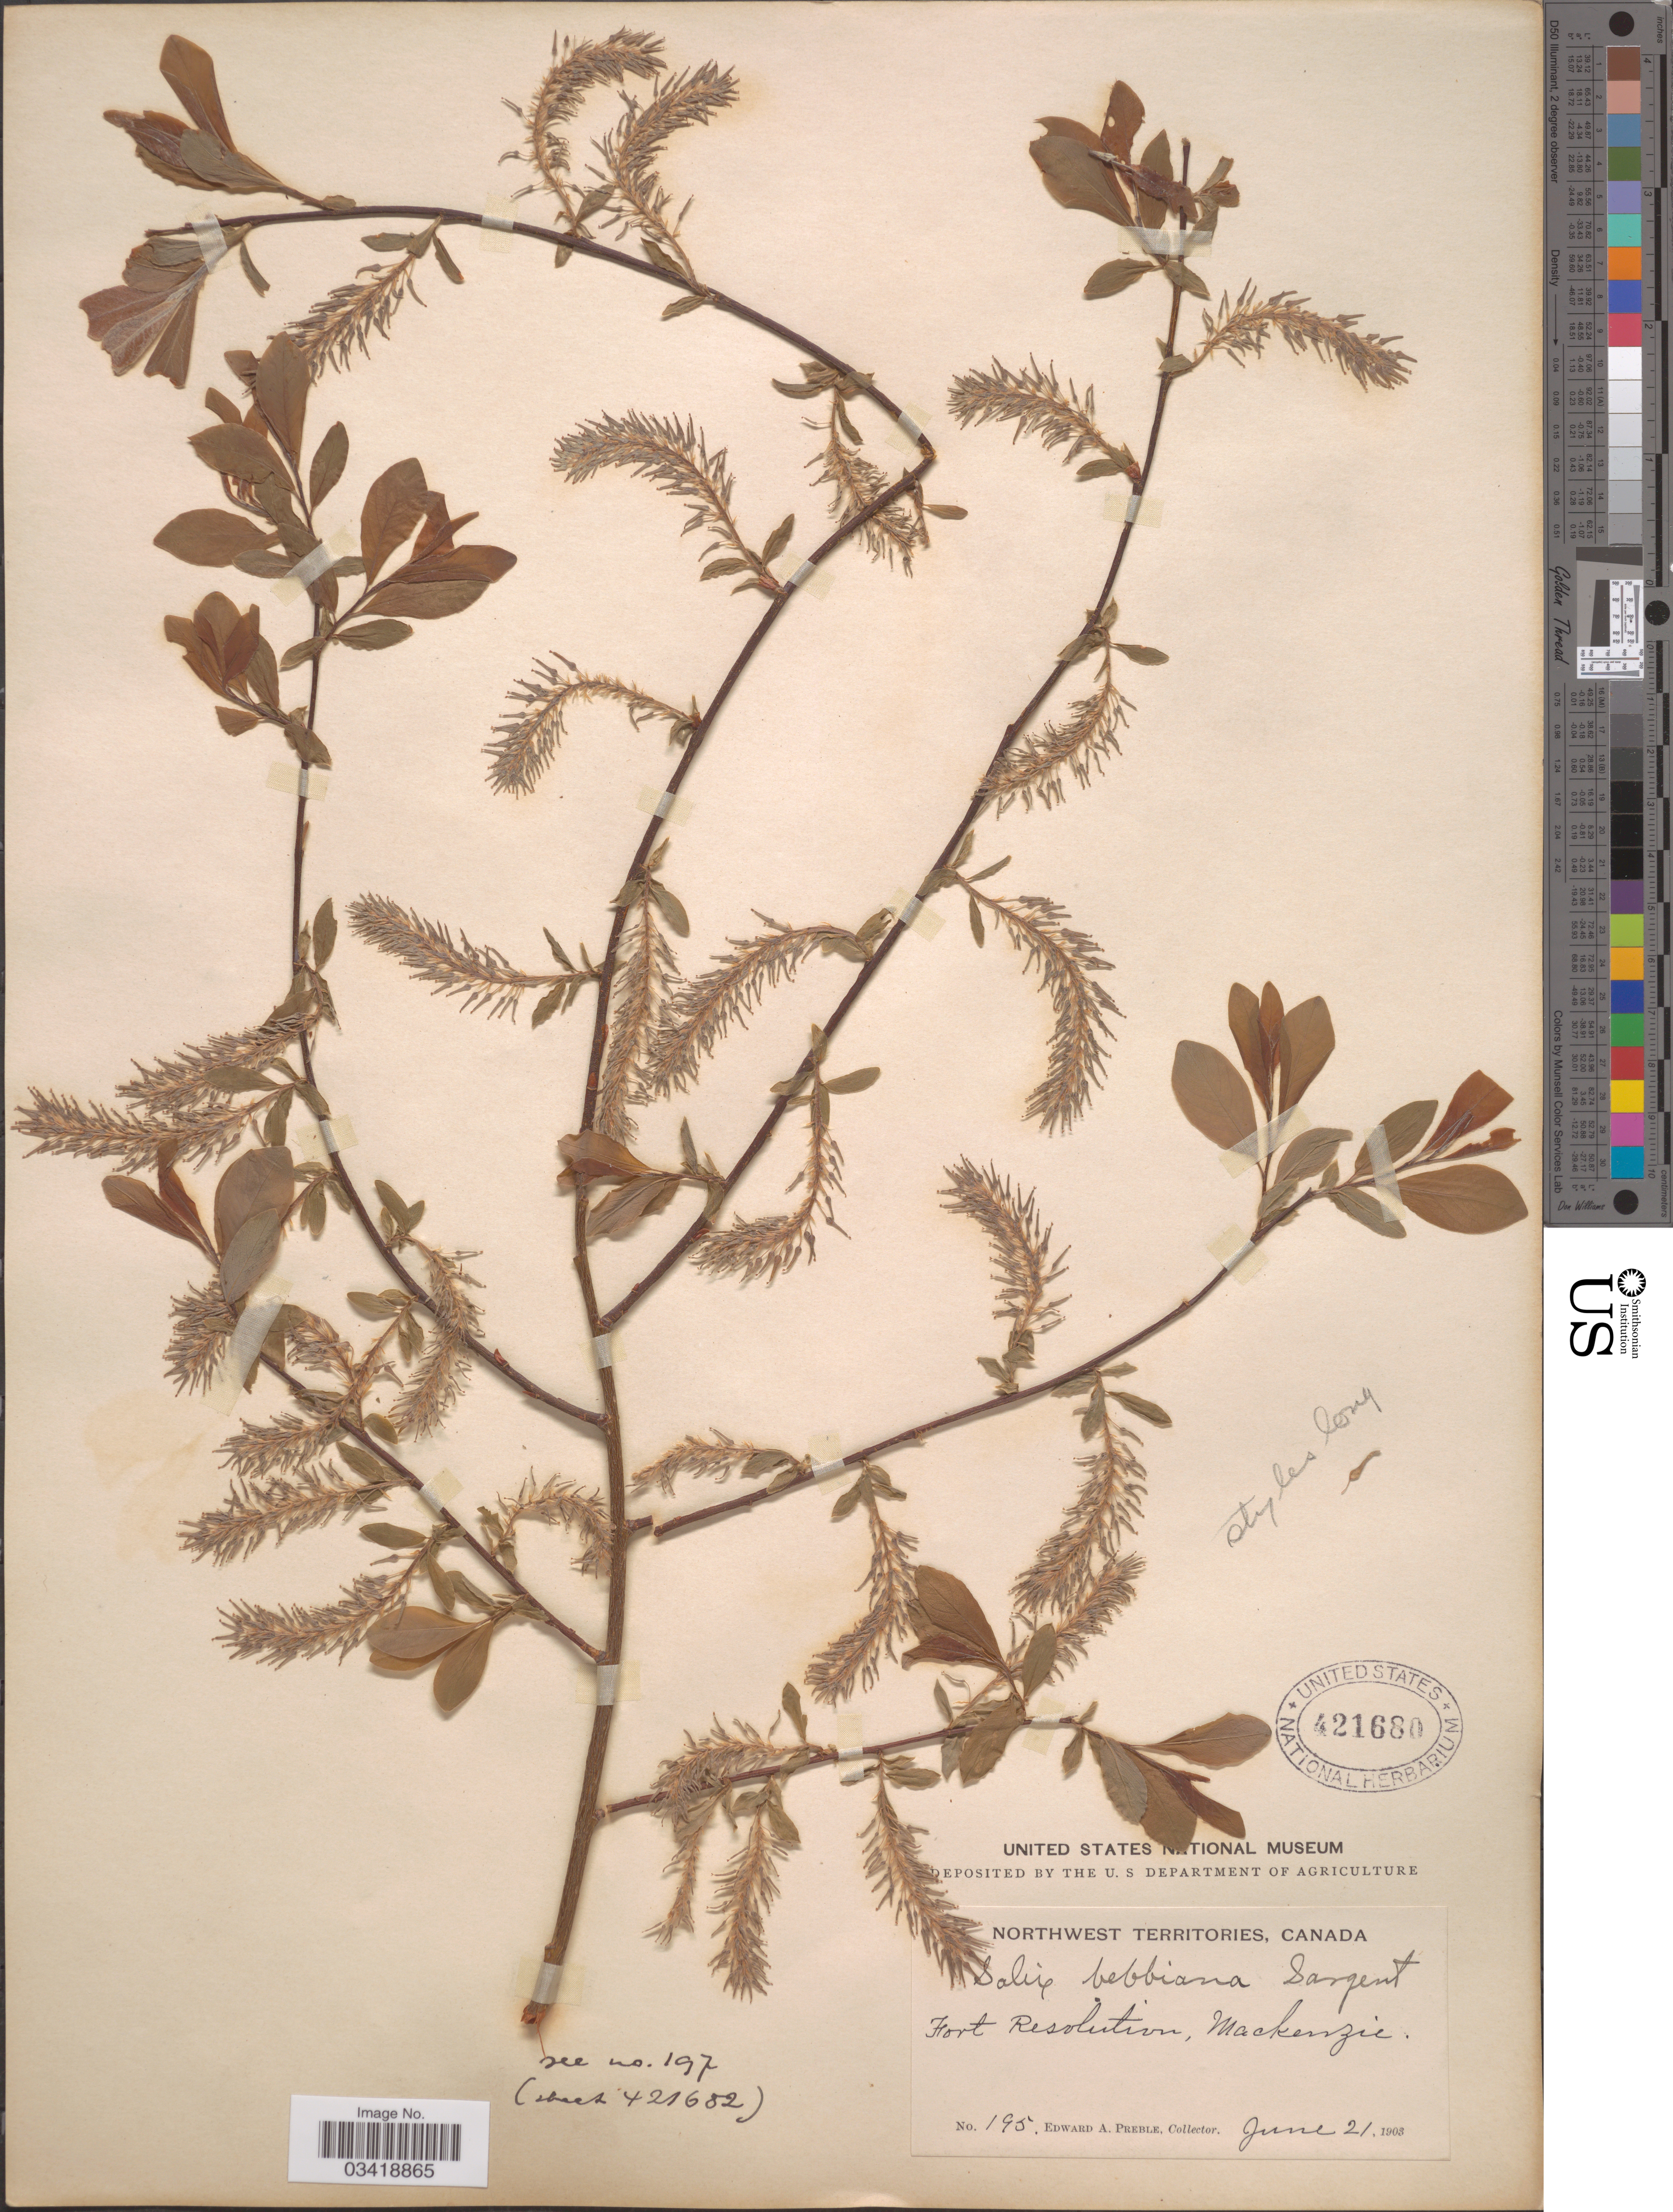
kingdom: Plantae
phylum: Tracheophyta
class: Magnoliopsida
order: Malpighiales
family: Salicaceae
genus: Salix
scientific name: Salix bebbiana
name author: Sarg.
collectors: E. Preble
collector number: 195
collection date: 1903-06-21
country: Canada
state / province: Northwest Territories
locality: Fort Resolution, Mackenzie.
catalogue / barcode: US 421680